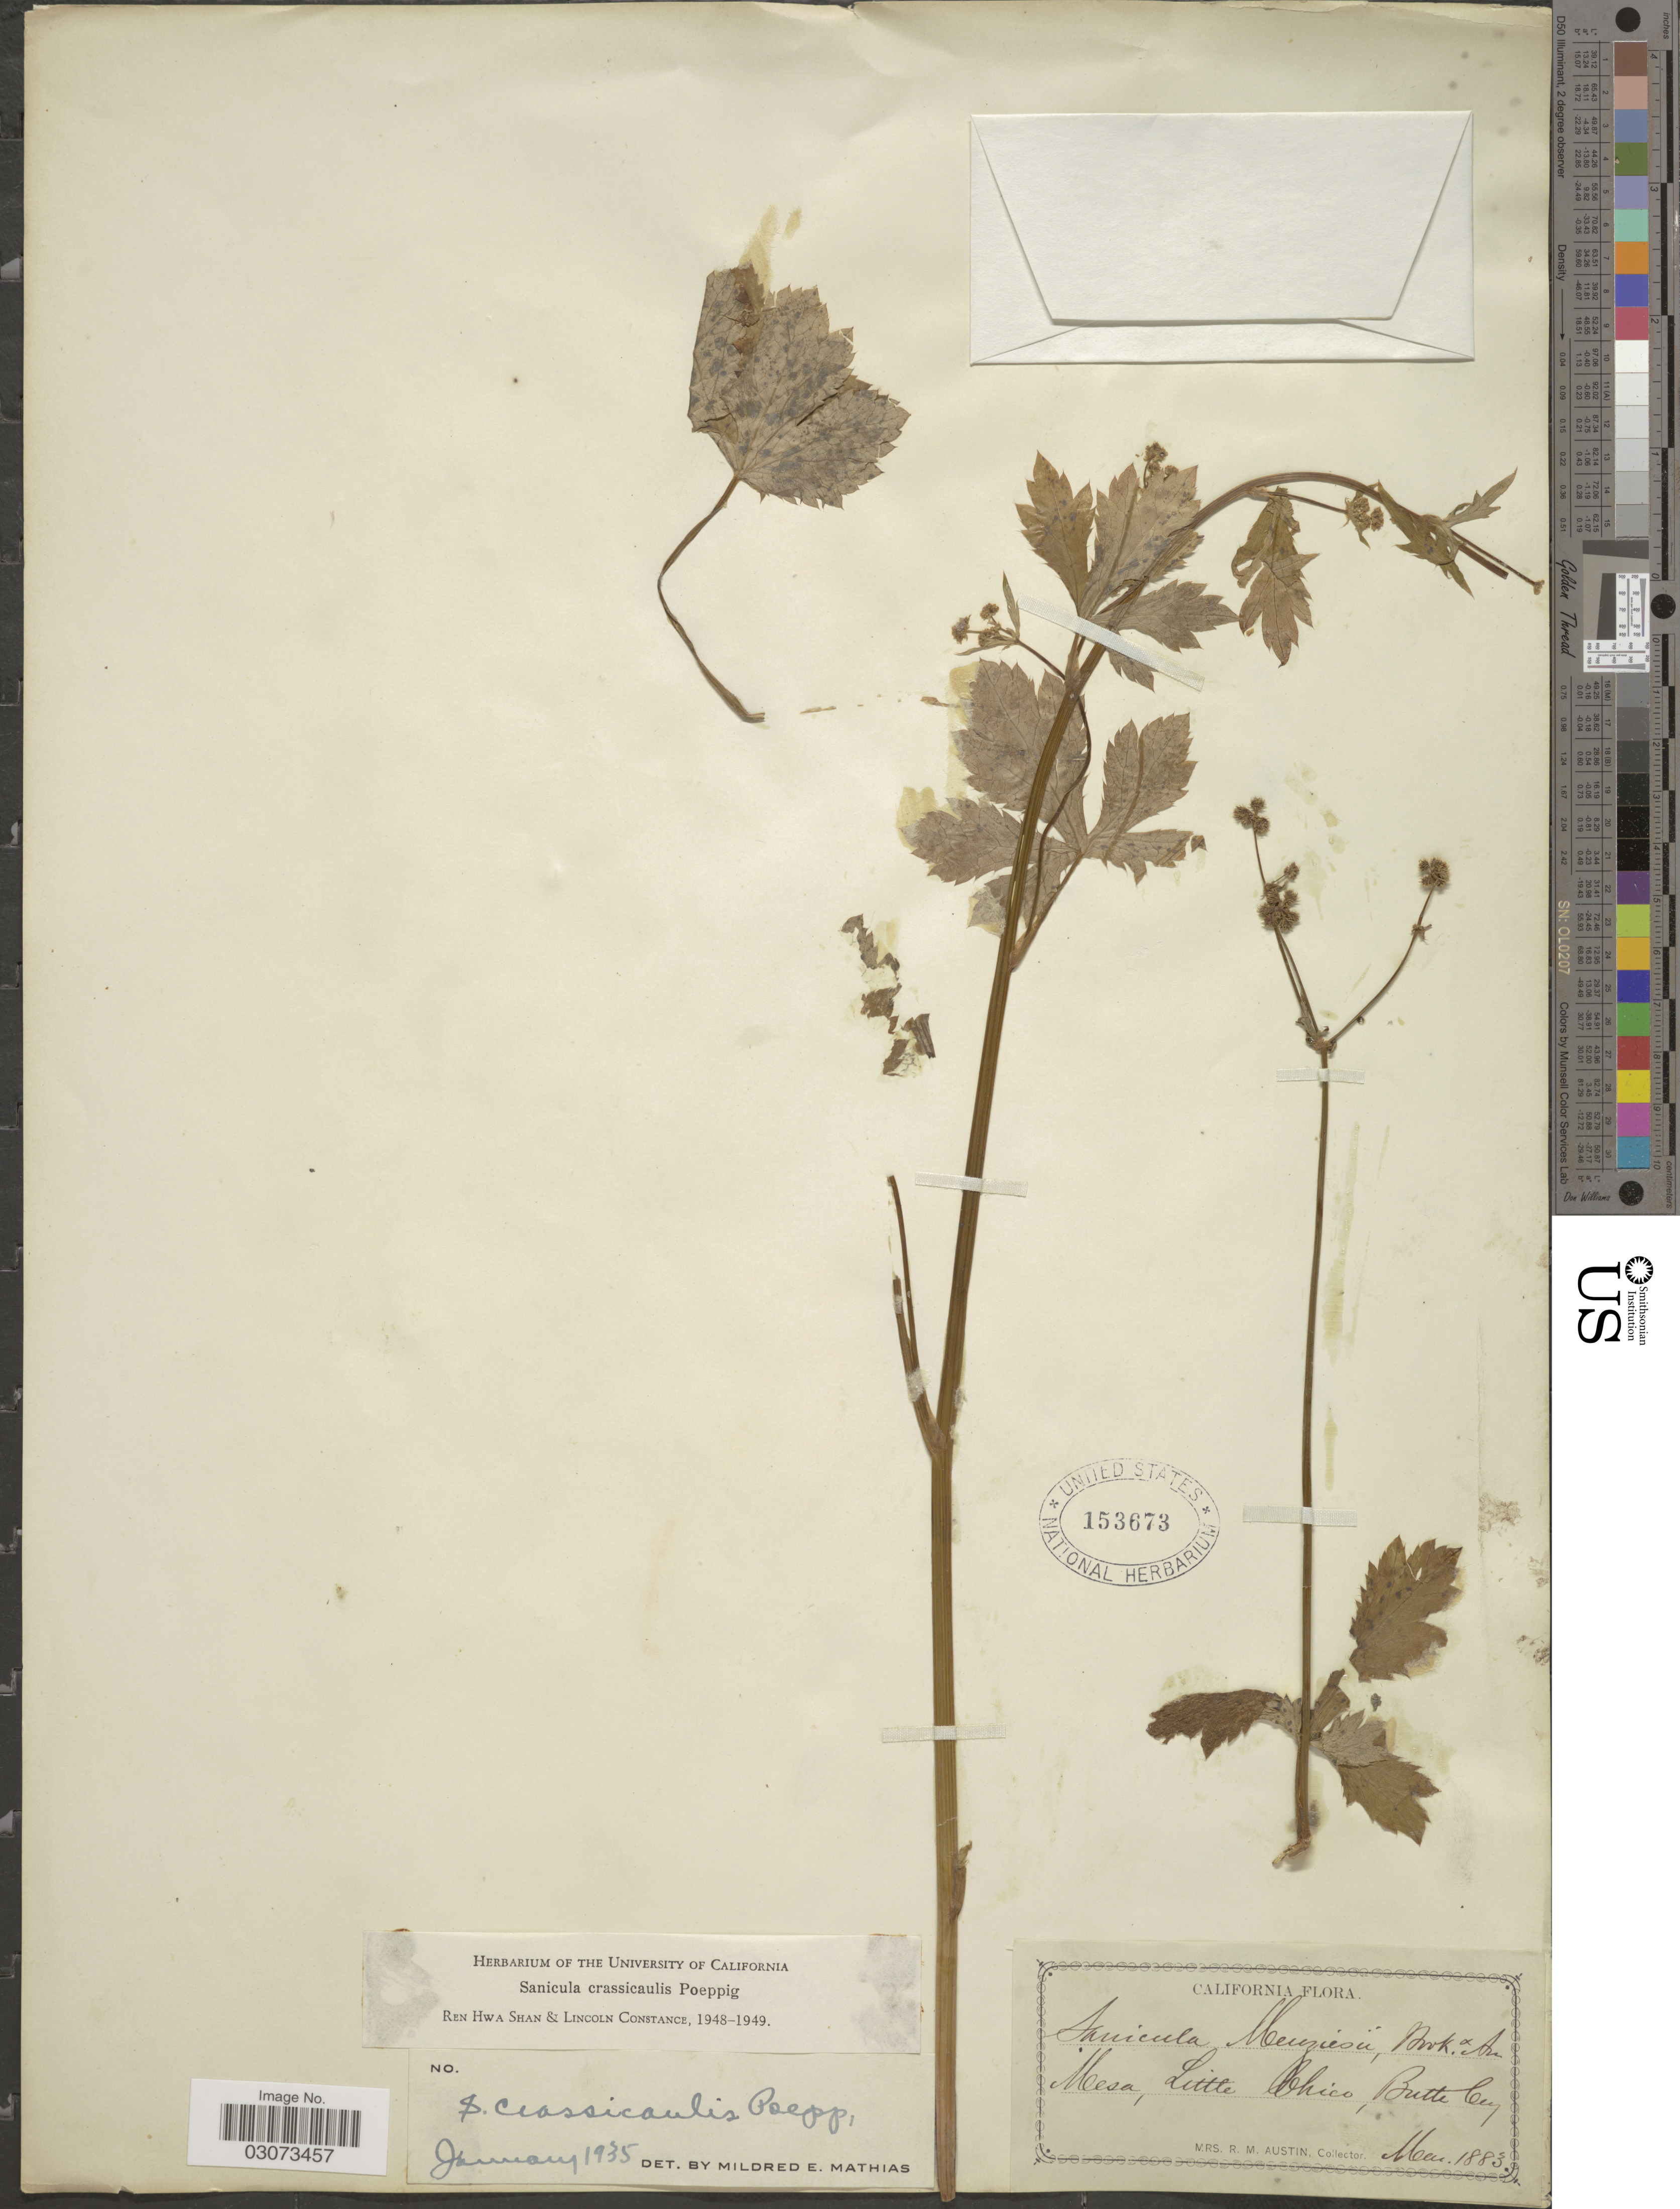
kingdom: Plantae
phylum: Tracheophyta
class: Magnoliopsida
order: Apiales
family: Apiaceae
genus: Sanicula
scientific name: Sanicula crassicaulis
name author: Poepp. ex DC.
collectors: R. Austin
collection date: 1883-05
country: United States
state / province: California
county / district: Butte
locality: Mesa, Little Chico, Butte Coy.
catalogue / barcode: US 153673